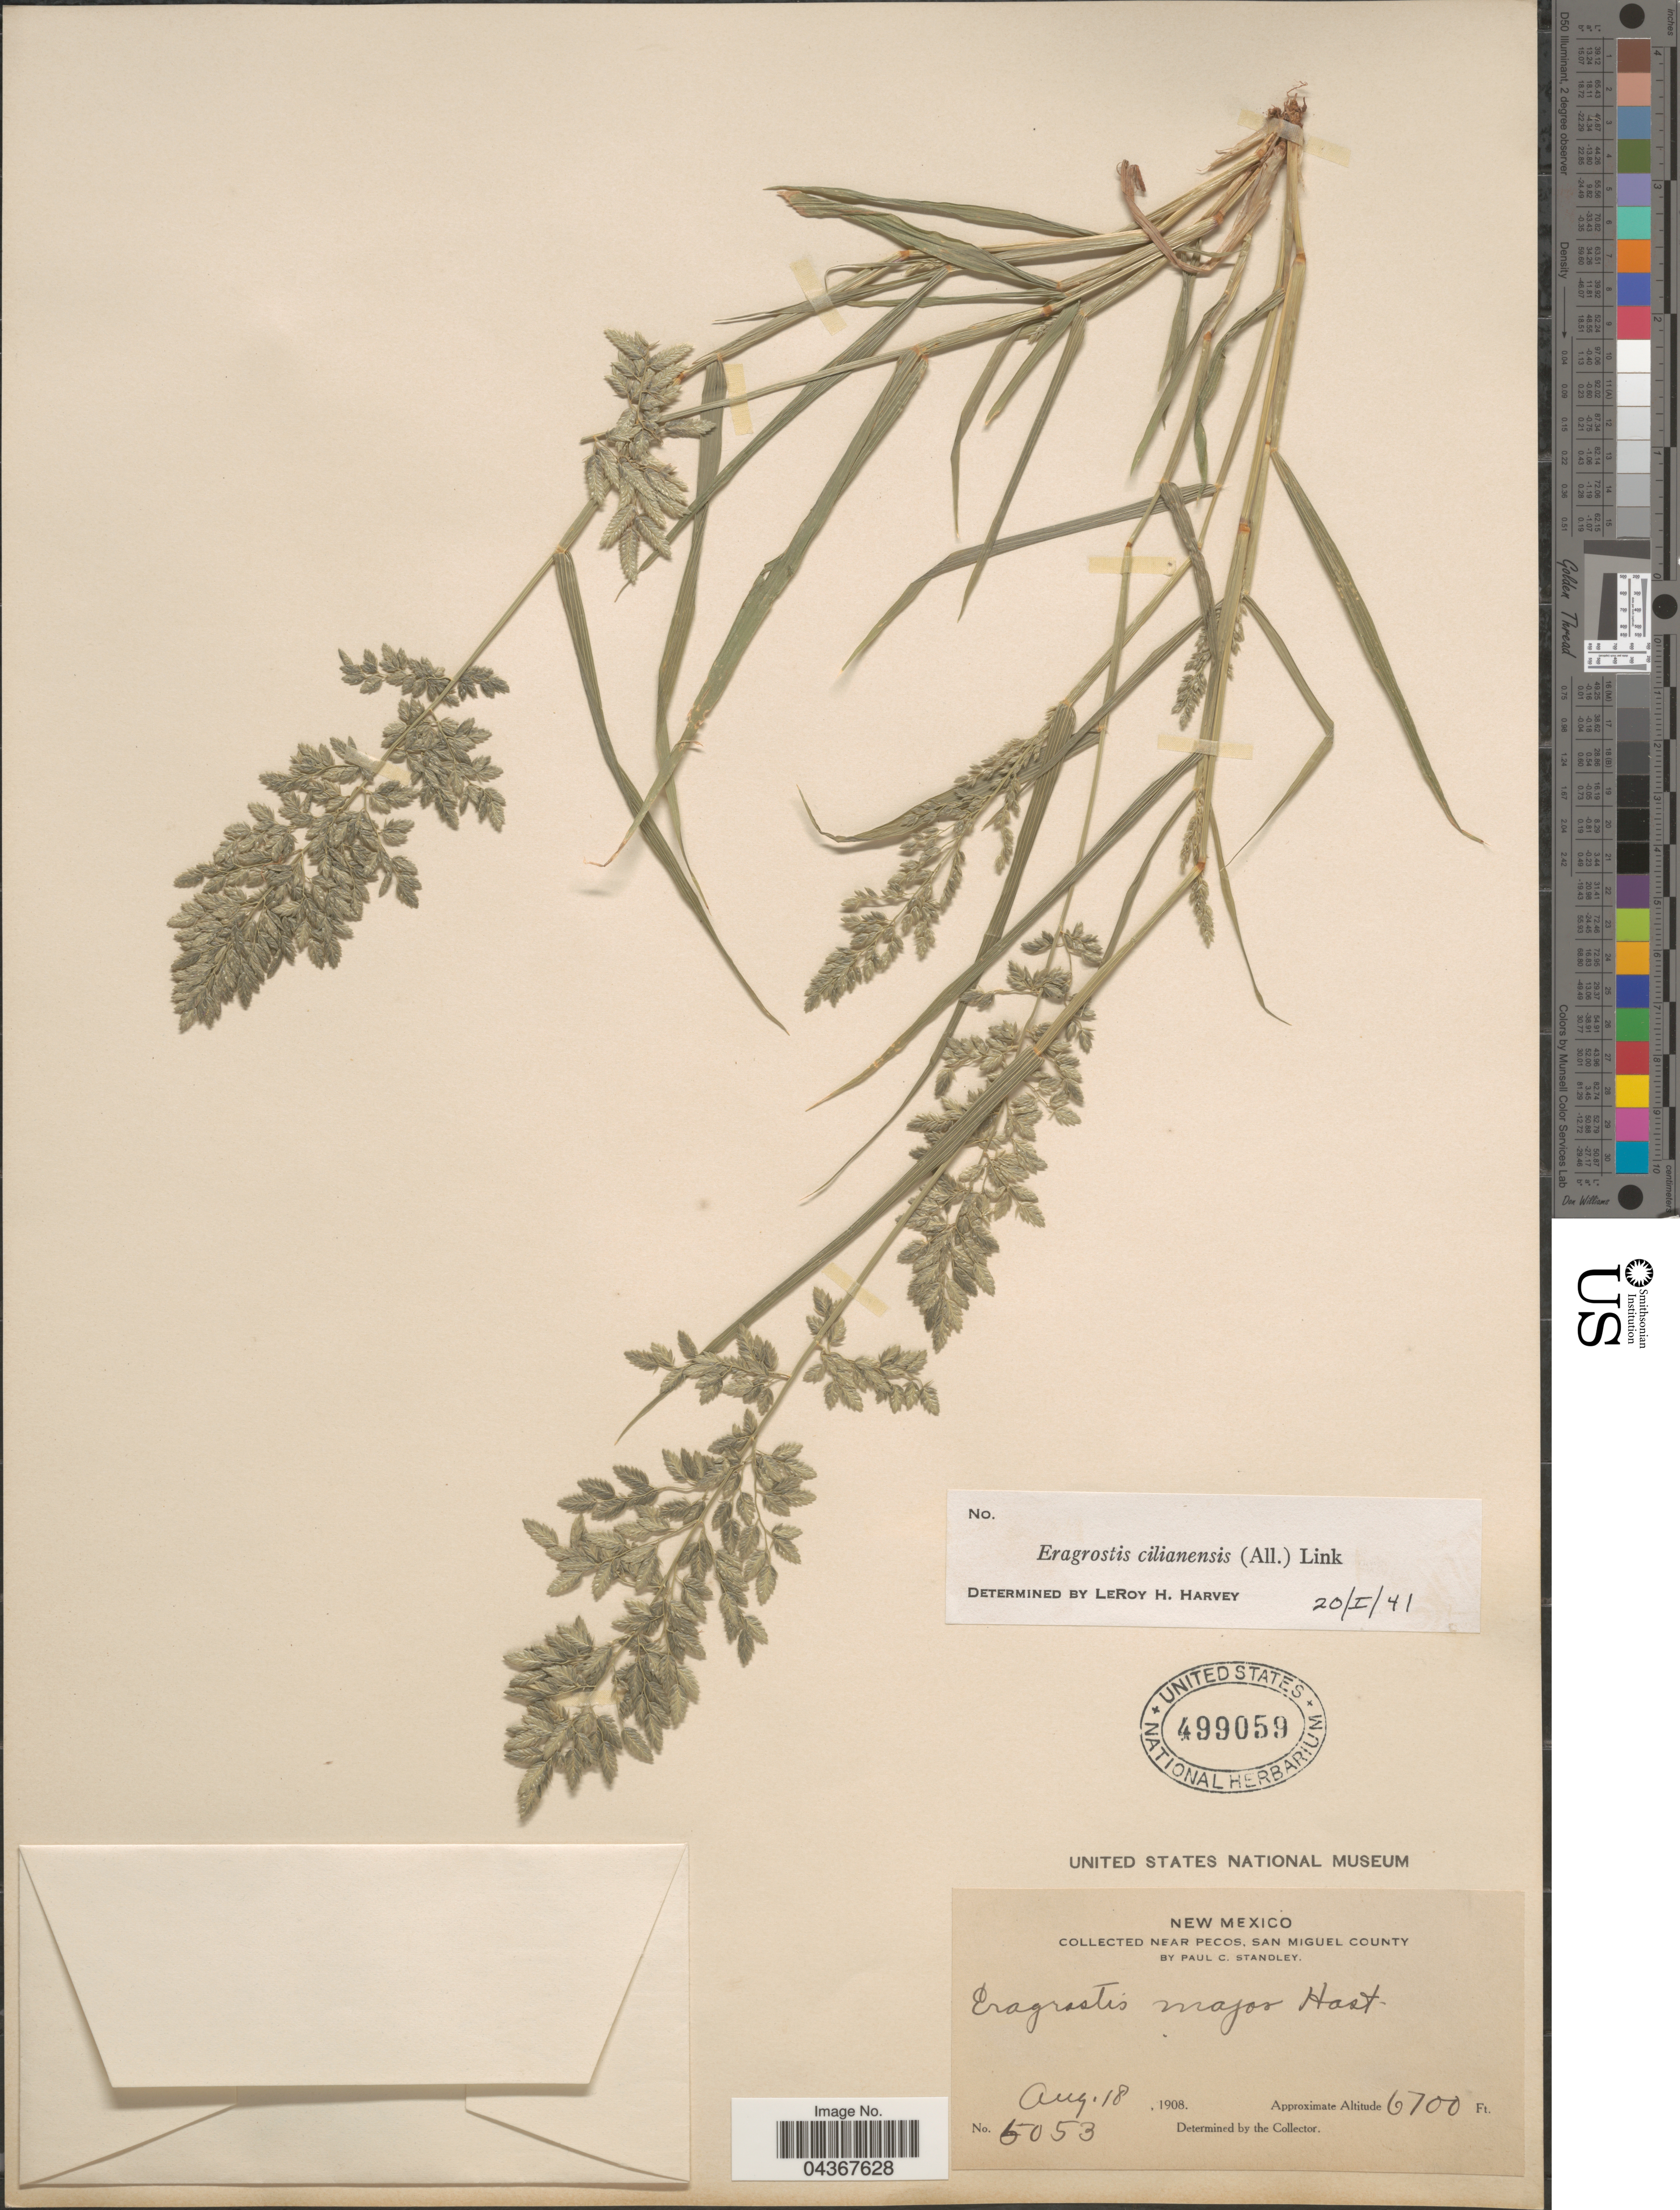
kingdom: Plantae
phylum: Tracheophyta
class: Liliopsida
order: Poales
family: Poaceae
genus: Eragrostis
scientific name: Eragrostis cilianensis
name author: (Bellardi) Vignolo ex Janch.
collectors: P. C. Standley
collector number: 5053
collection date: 1908-08-18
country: United States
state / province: New Mexico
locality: Near Pecos, San Miguel County.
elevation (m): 2042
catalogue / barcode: US 499059